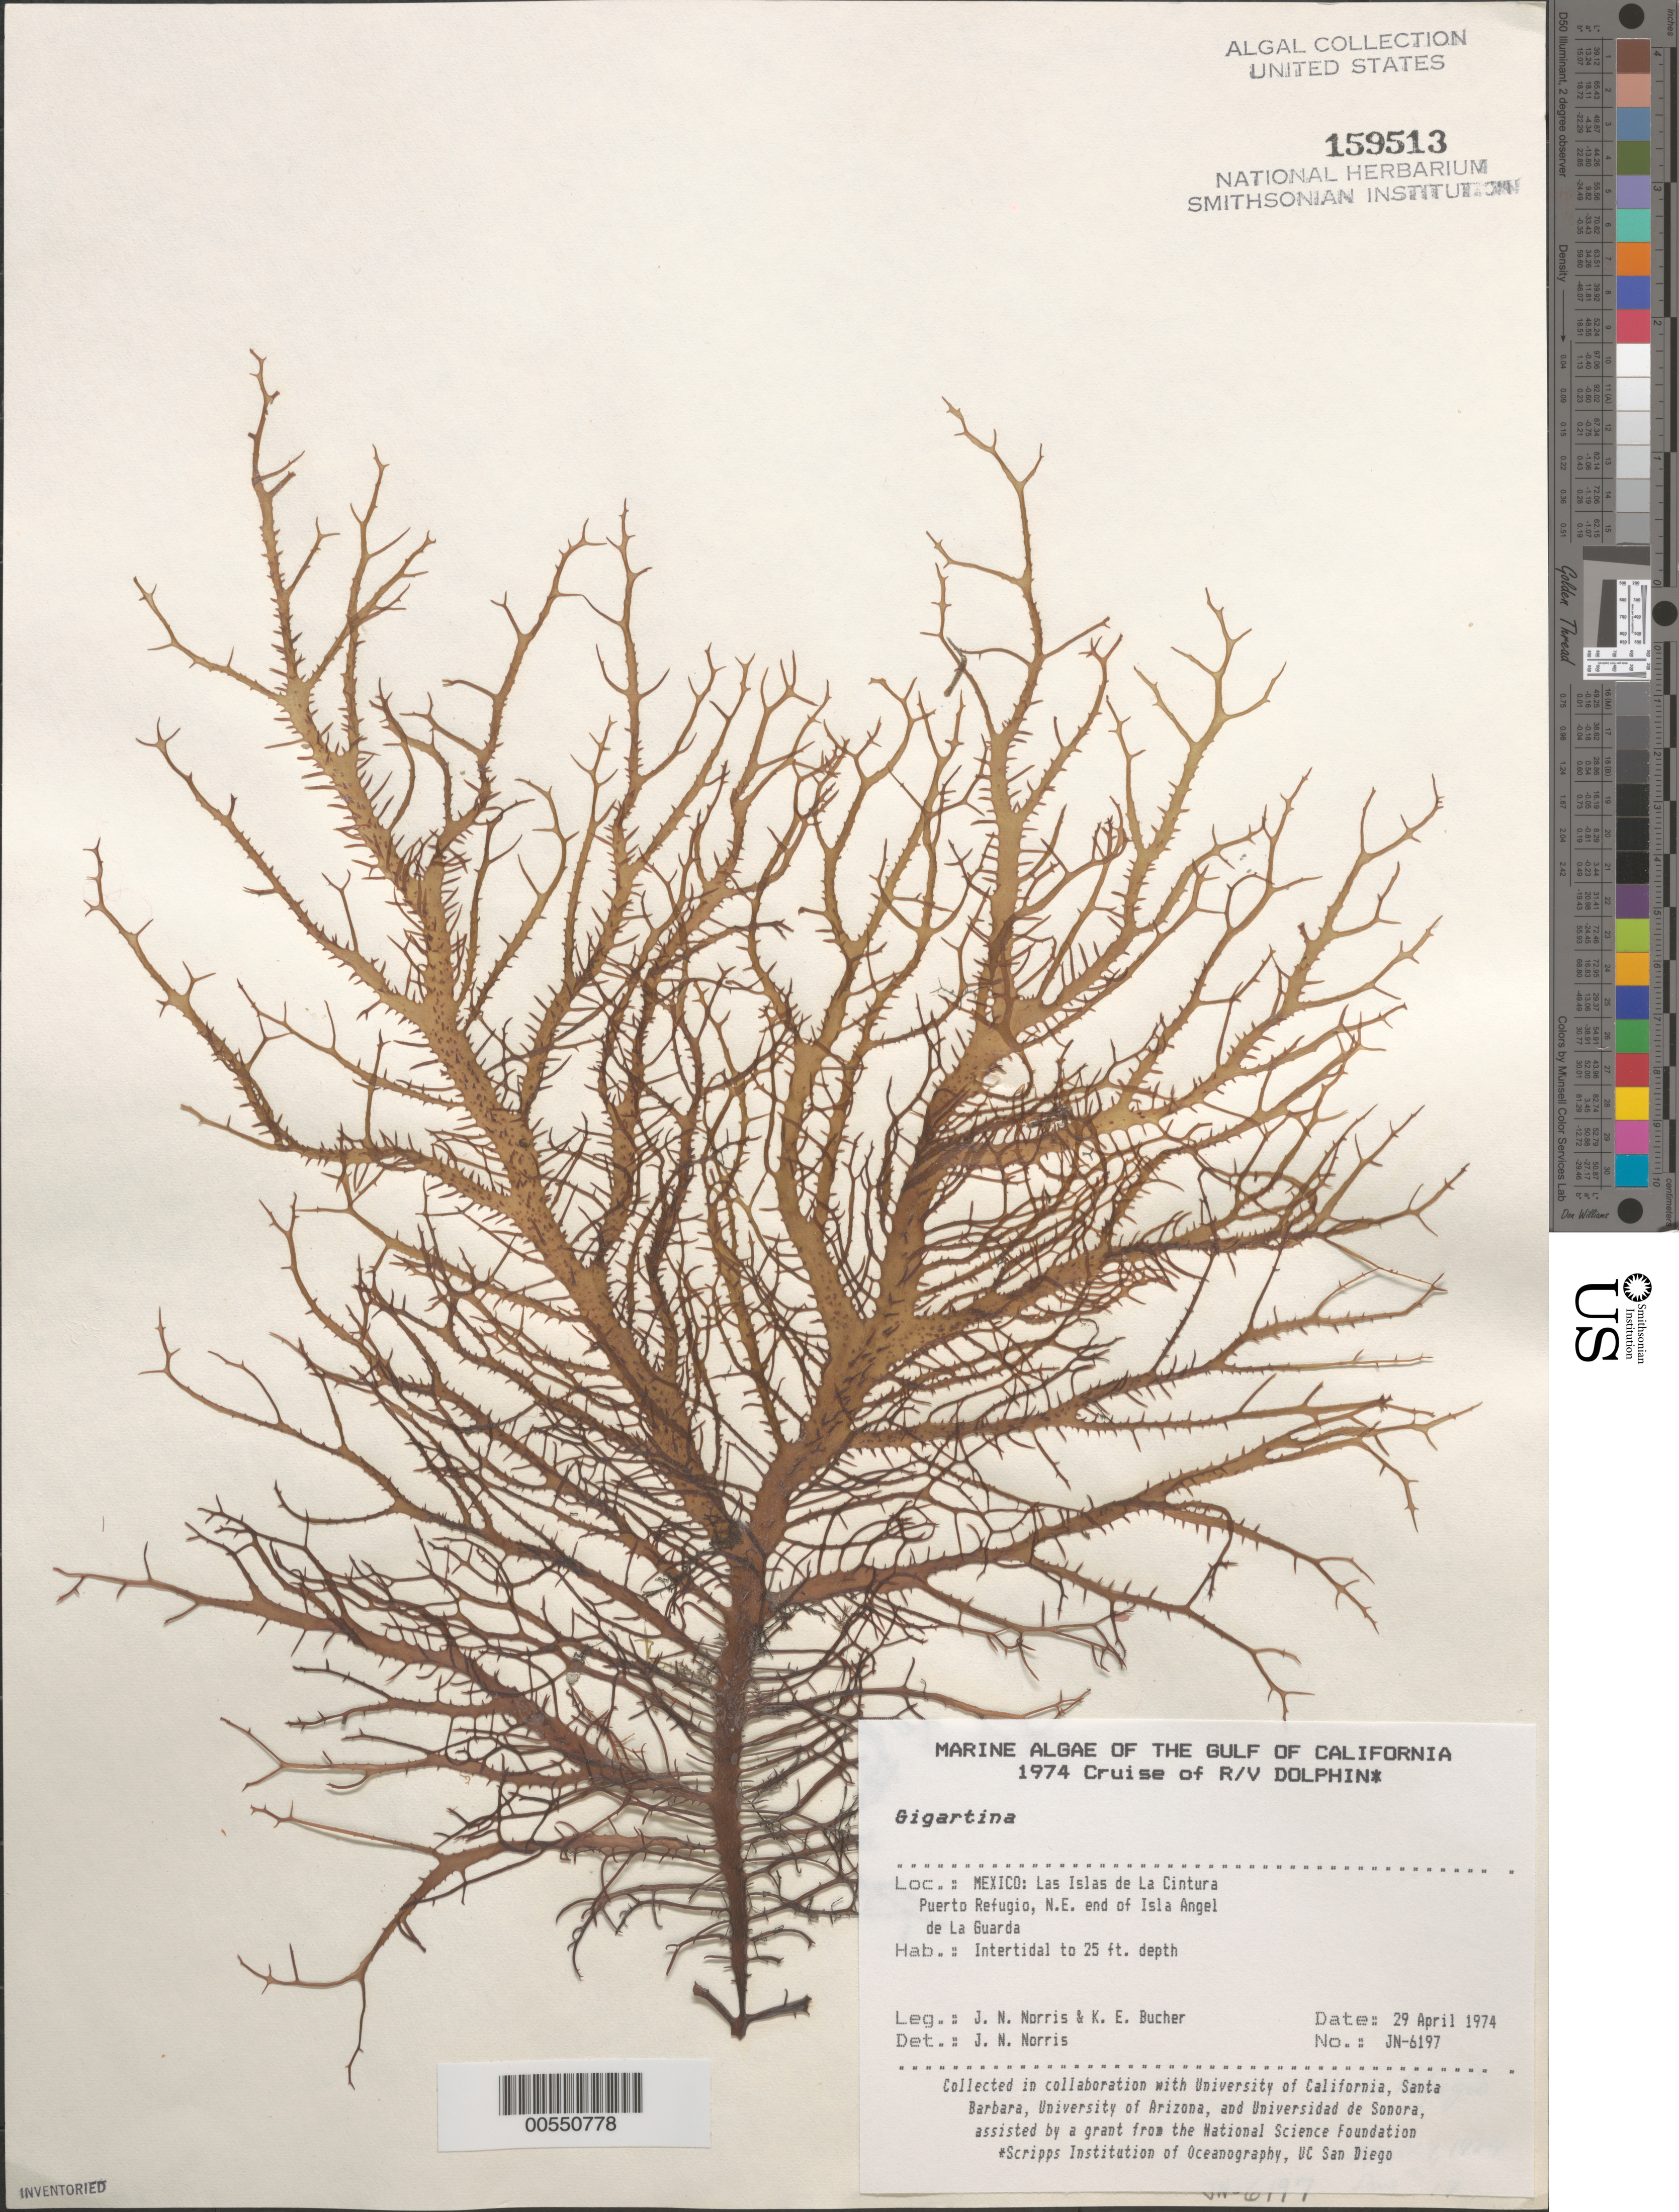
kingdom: Plantae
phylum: Rhodophyta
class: Florideophyceae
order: Gigartinales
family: Gigartinaceae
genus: Gigartina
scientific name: Gigartina sp.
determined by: Norris, James N.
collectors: J. N. Norris & K. E. Bucher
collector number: JN-6197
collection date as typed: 29 Apr 1974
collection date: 1974-04-29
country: Mexico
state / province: Baja California Norte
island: Isla Angel de la Guarda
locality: Puerto Refugio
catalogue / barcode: US 159513